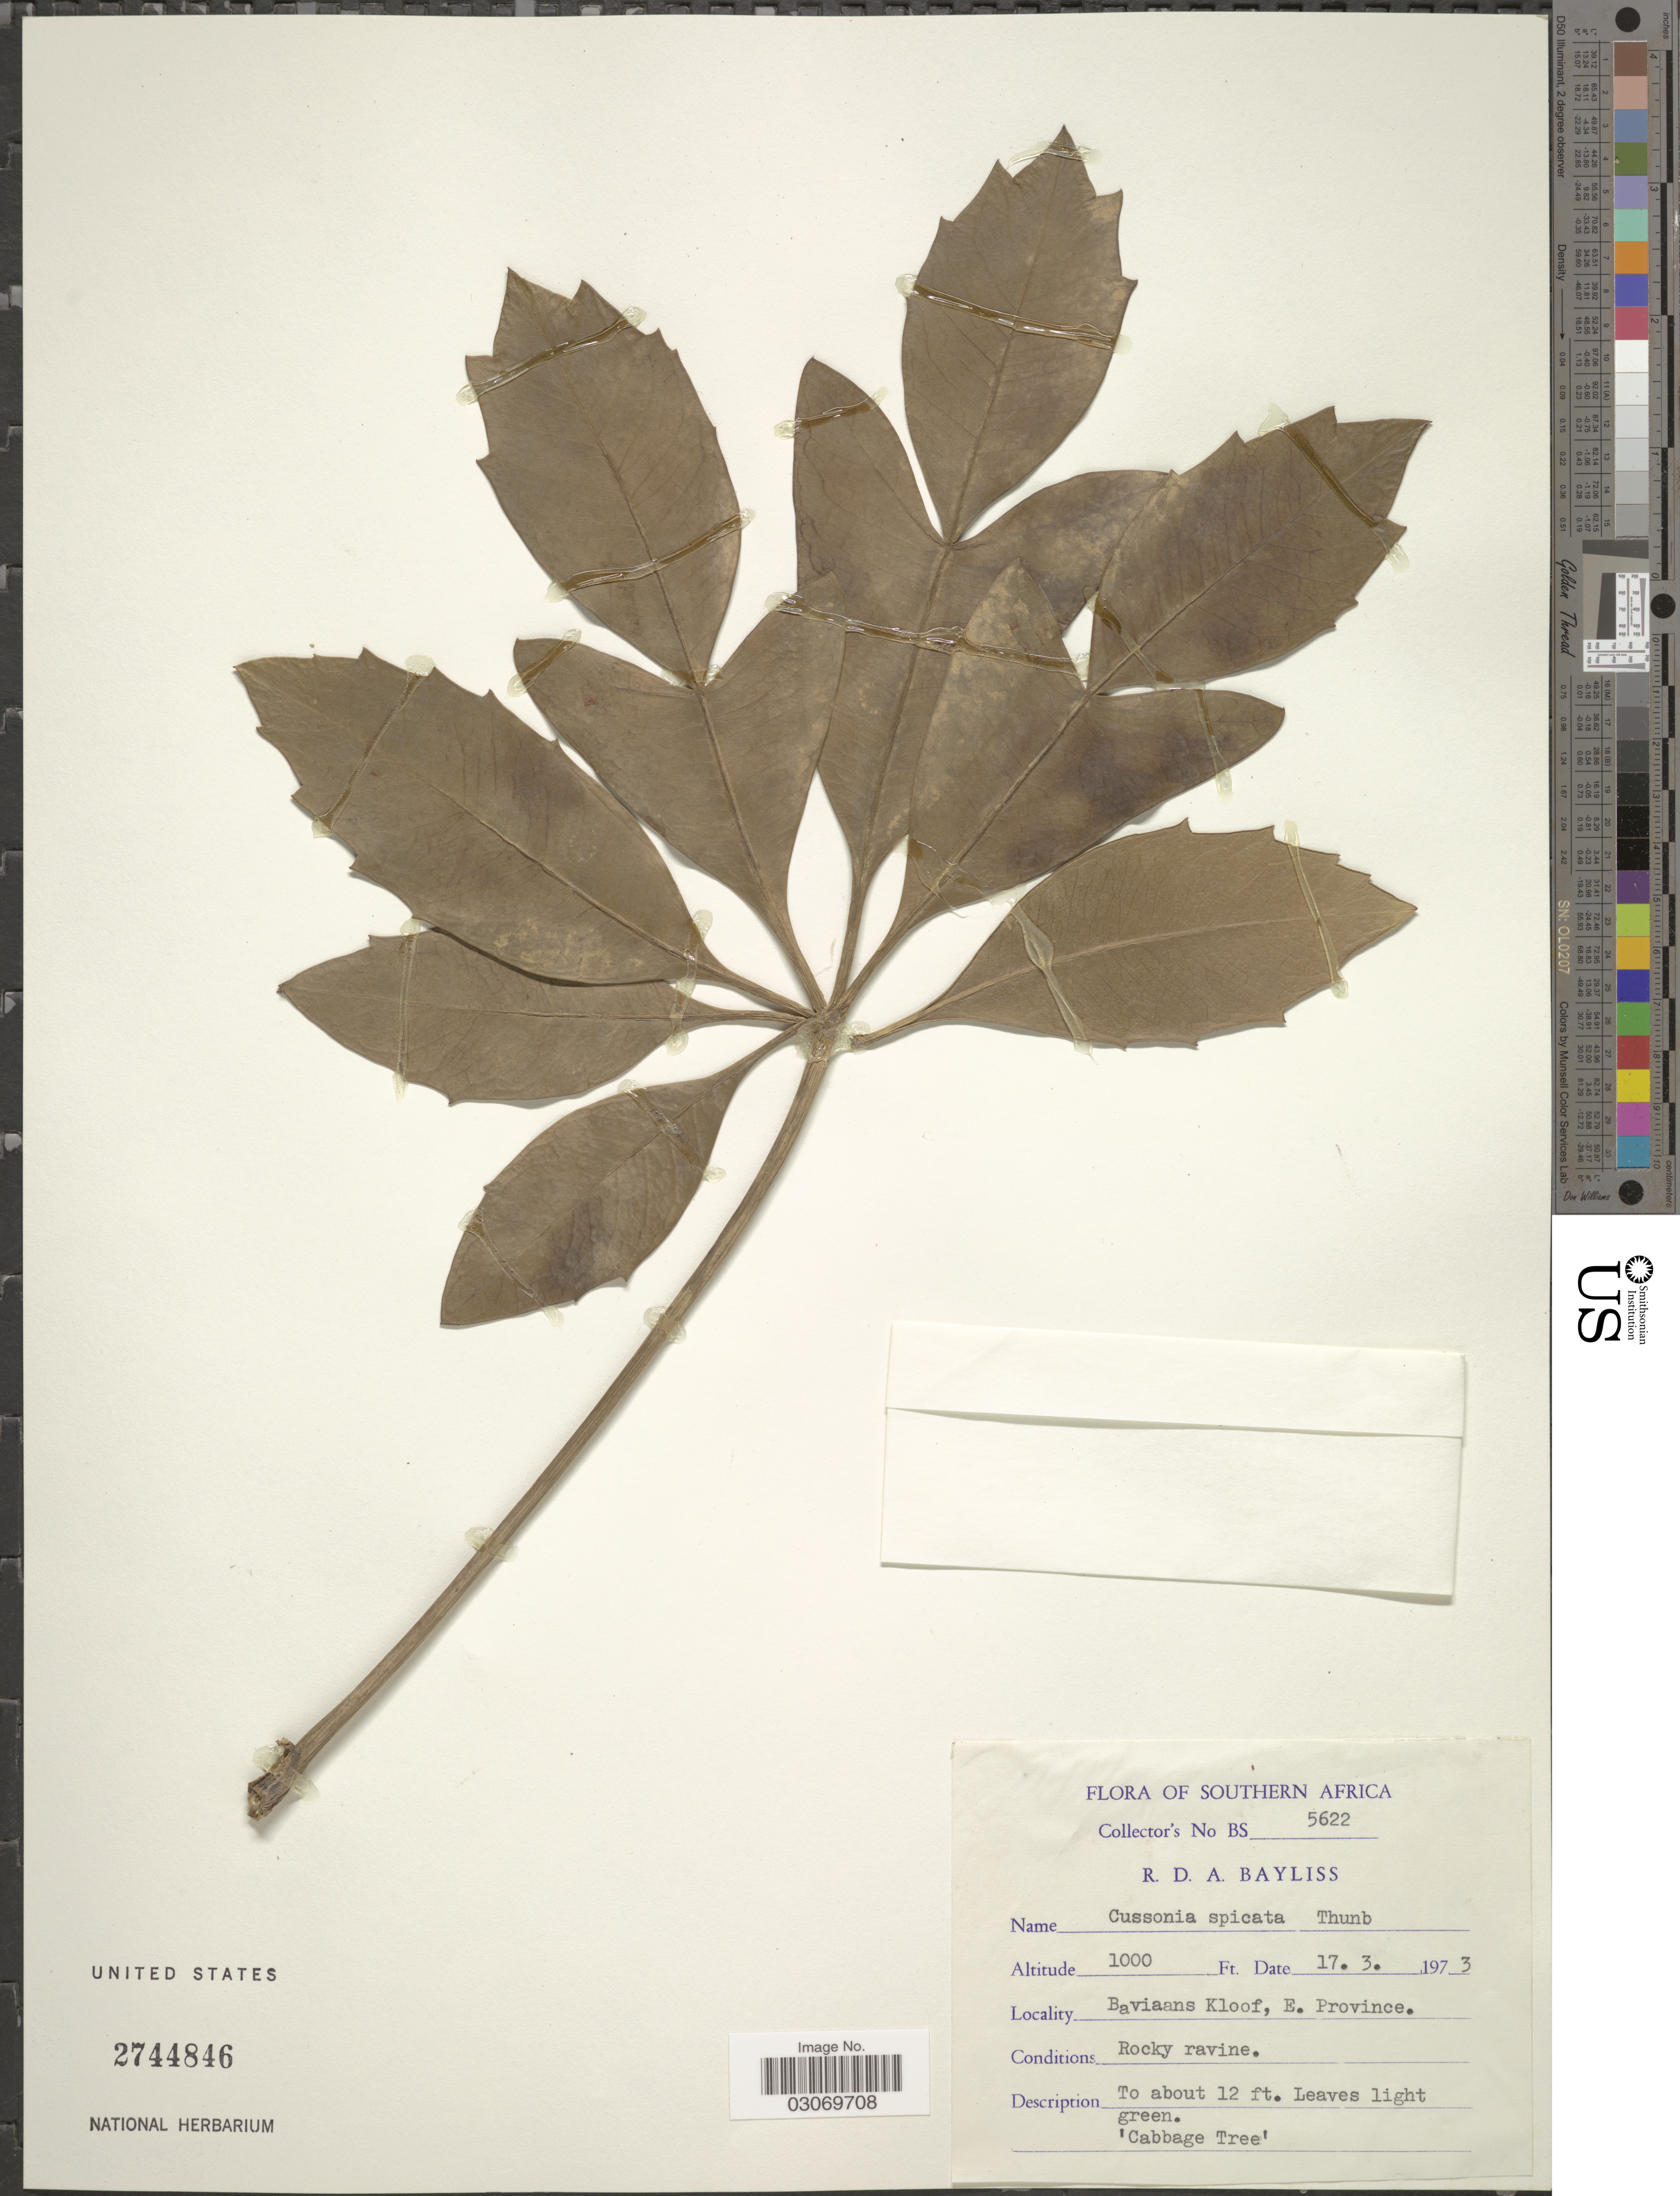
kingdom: Plantae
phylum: Tracheophyta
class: Magnoliopsida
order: Apiales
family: Araliaceae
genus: Cussonia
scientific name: Cussonia spicata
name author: Thunb.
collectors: R. Bayliss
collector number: BS5622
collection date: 1973-03-17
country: South Africa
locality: Baviaans Kloof, E. Province.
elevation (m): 305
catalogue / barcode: US 2744846